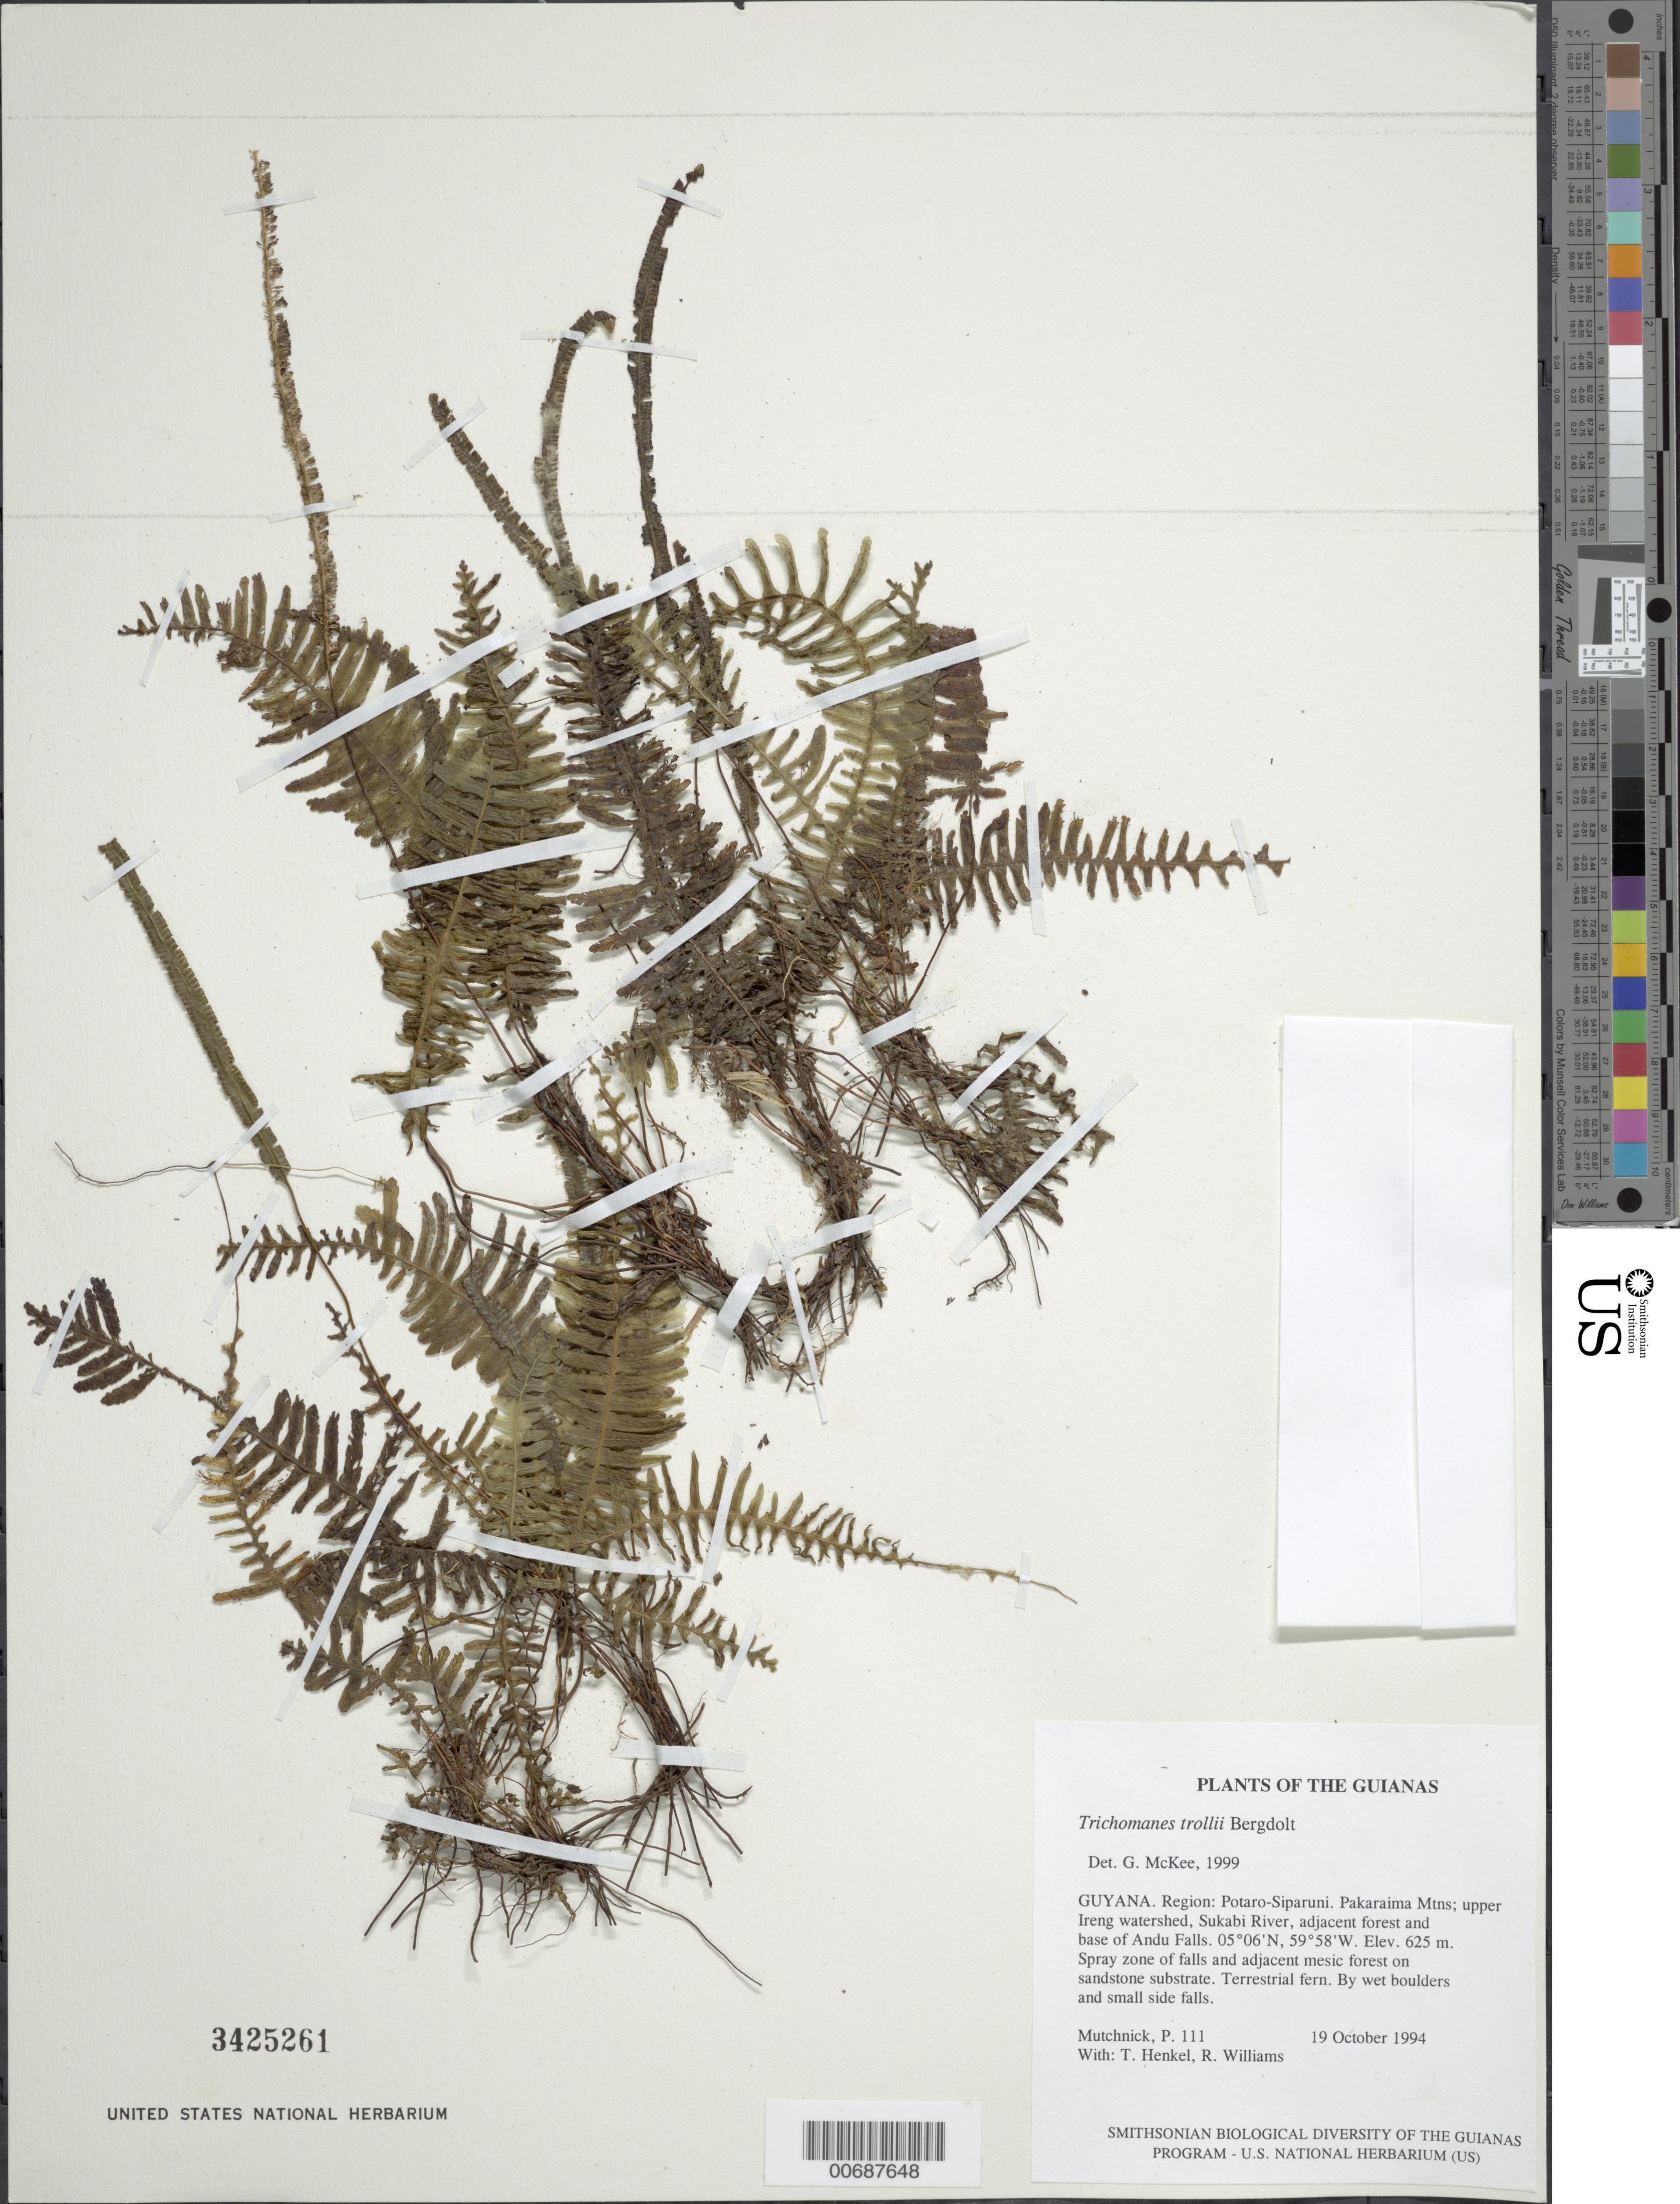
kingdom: Plantae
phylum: Tracheophyta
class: Polypodiopsida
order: Hymenophyllales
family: Hymenophyllaceae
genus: Trichomanes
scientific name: Trichomanes trollii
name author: Bergdolt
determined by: McKee, G. S., (US), NMNH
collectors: P. Mutchnick, T. Henkel & R. Williams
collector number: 111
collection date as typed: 19 October 1994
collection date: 1994-10-19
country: Guyana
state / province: Potaro-Siparuni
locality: Pakaraima Mtns; upper Ireng watershed, Sukabi River, adjacent forest and base of Andu Falls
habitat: Spray zone of falls and adjacent mesic forest on sandstone substrate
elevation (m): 625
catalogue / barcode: US 3425261